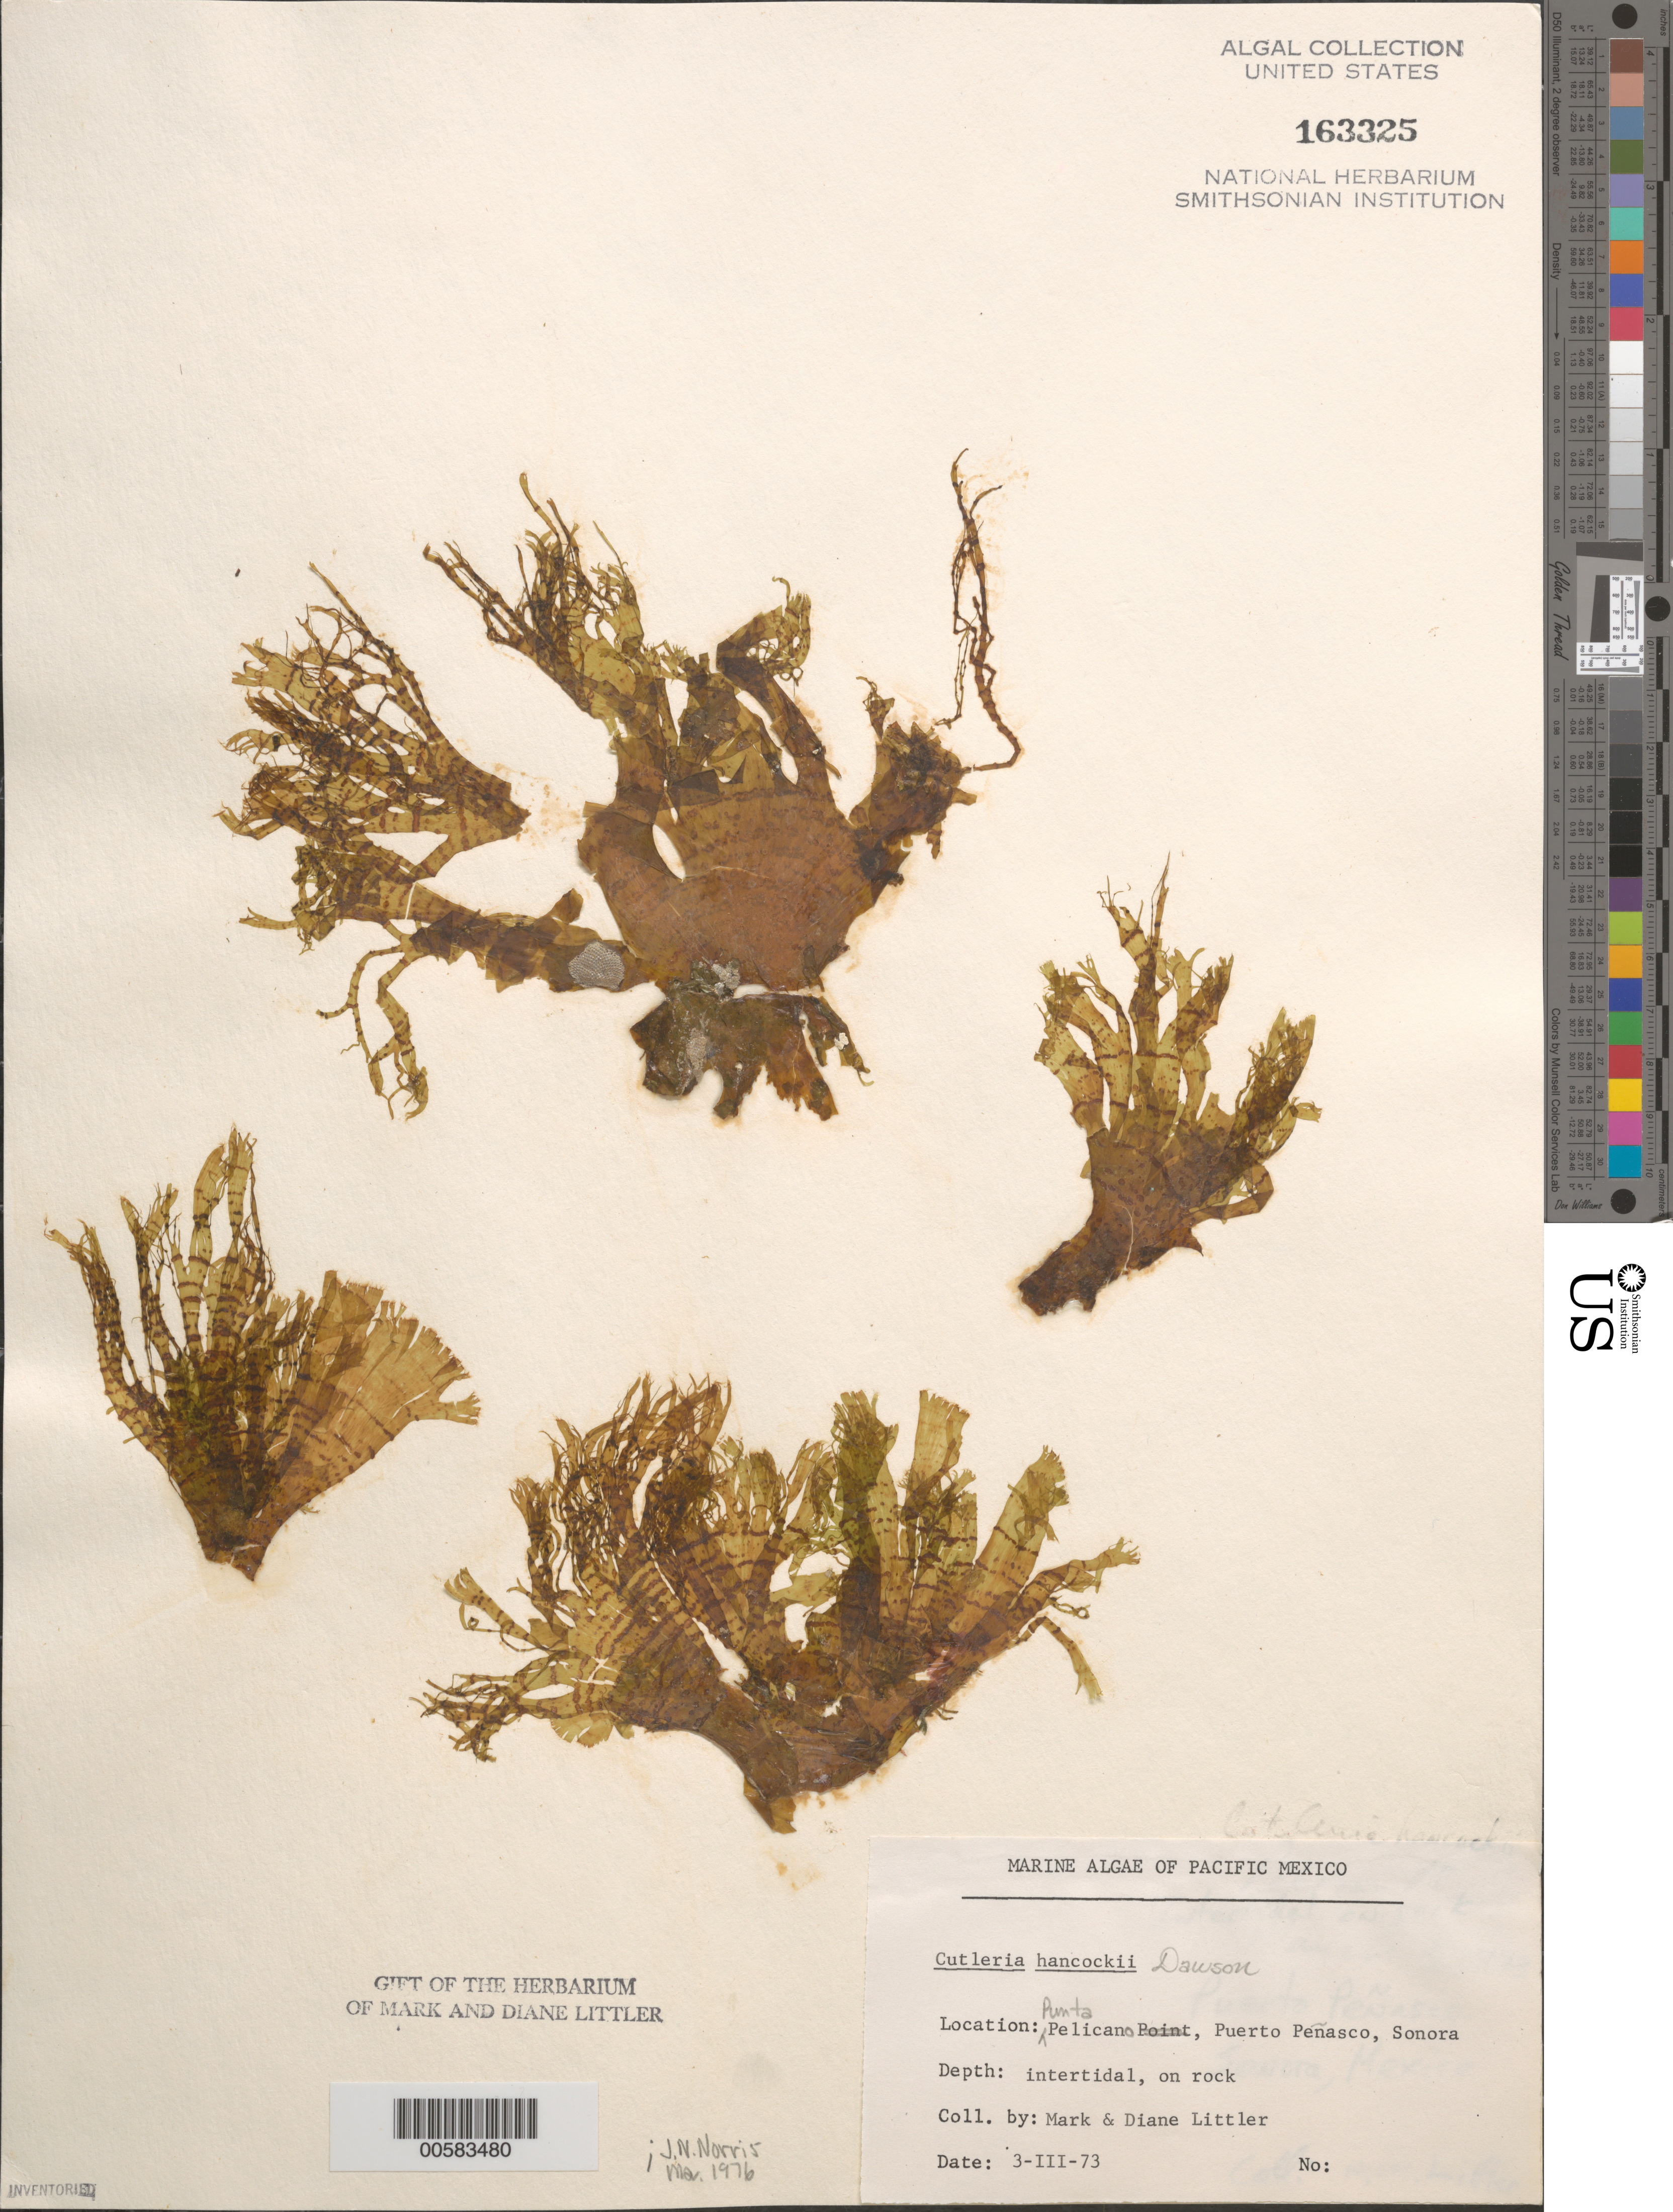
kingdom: Chromista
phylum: Ochrophyta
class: Phaeophyceae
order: Cutleriales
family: Cutleriaceae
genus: Cutleria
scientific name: Cutleria hancockii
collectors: M. M. Littler & D. S. Littler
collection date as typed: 03 Mar 1973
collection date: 1973-03-03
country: Mexico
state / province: Sonora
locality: Punta Pelicano, Puerto Penasco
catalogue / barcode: US 163325